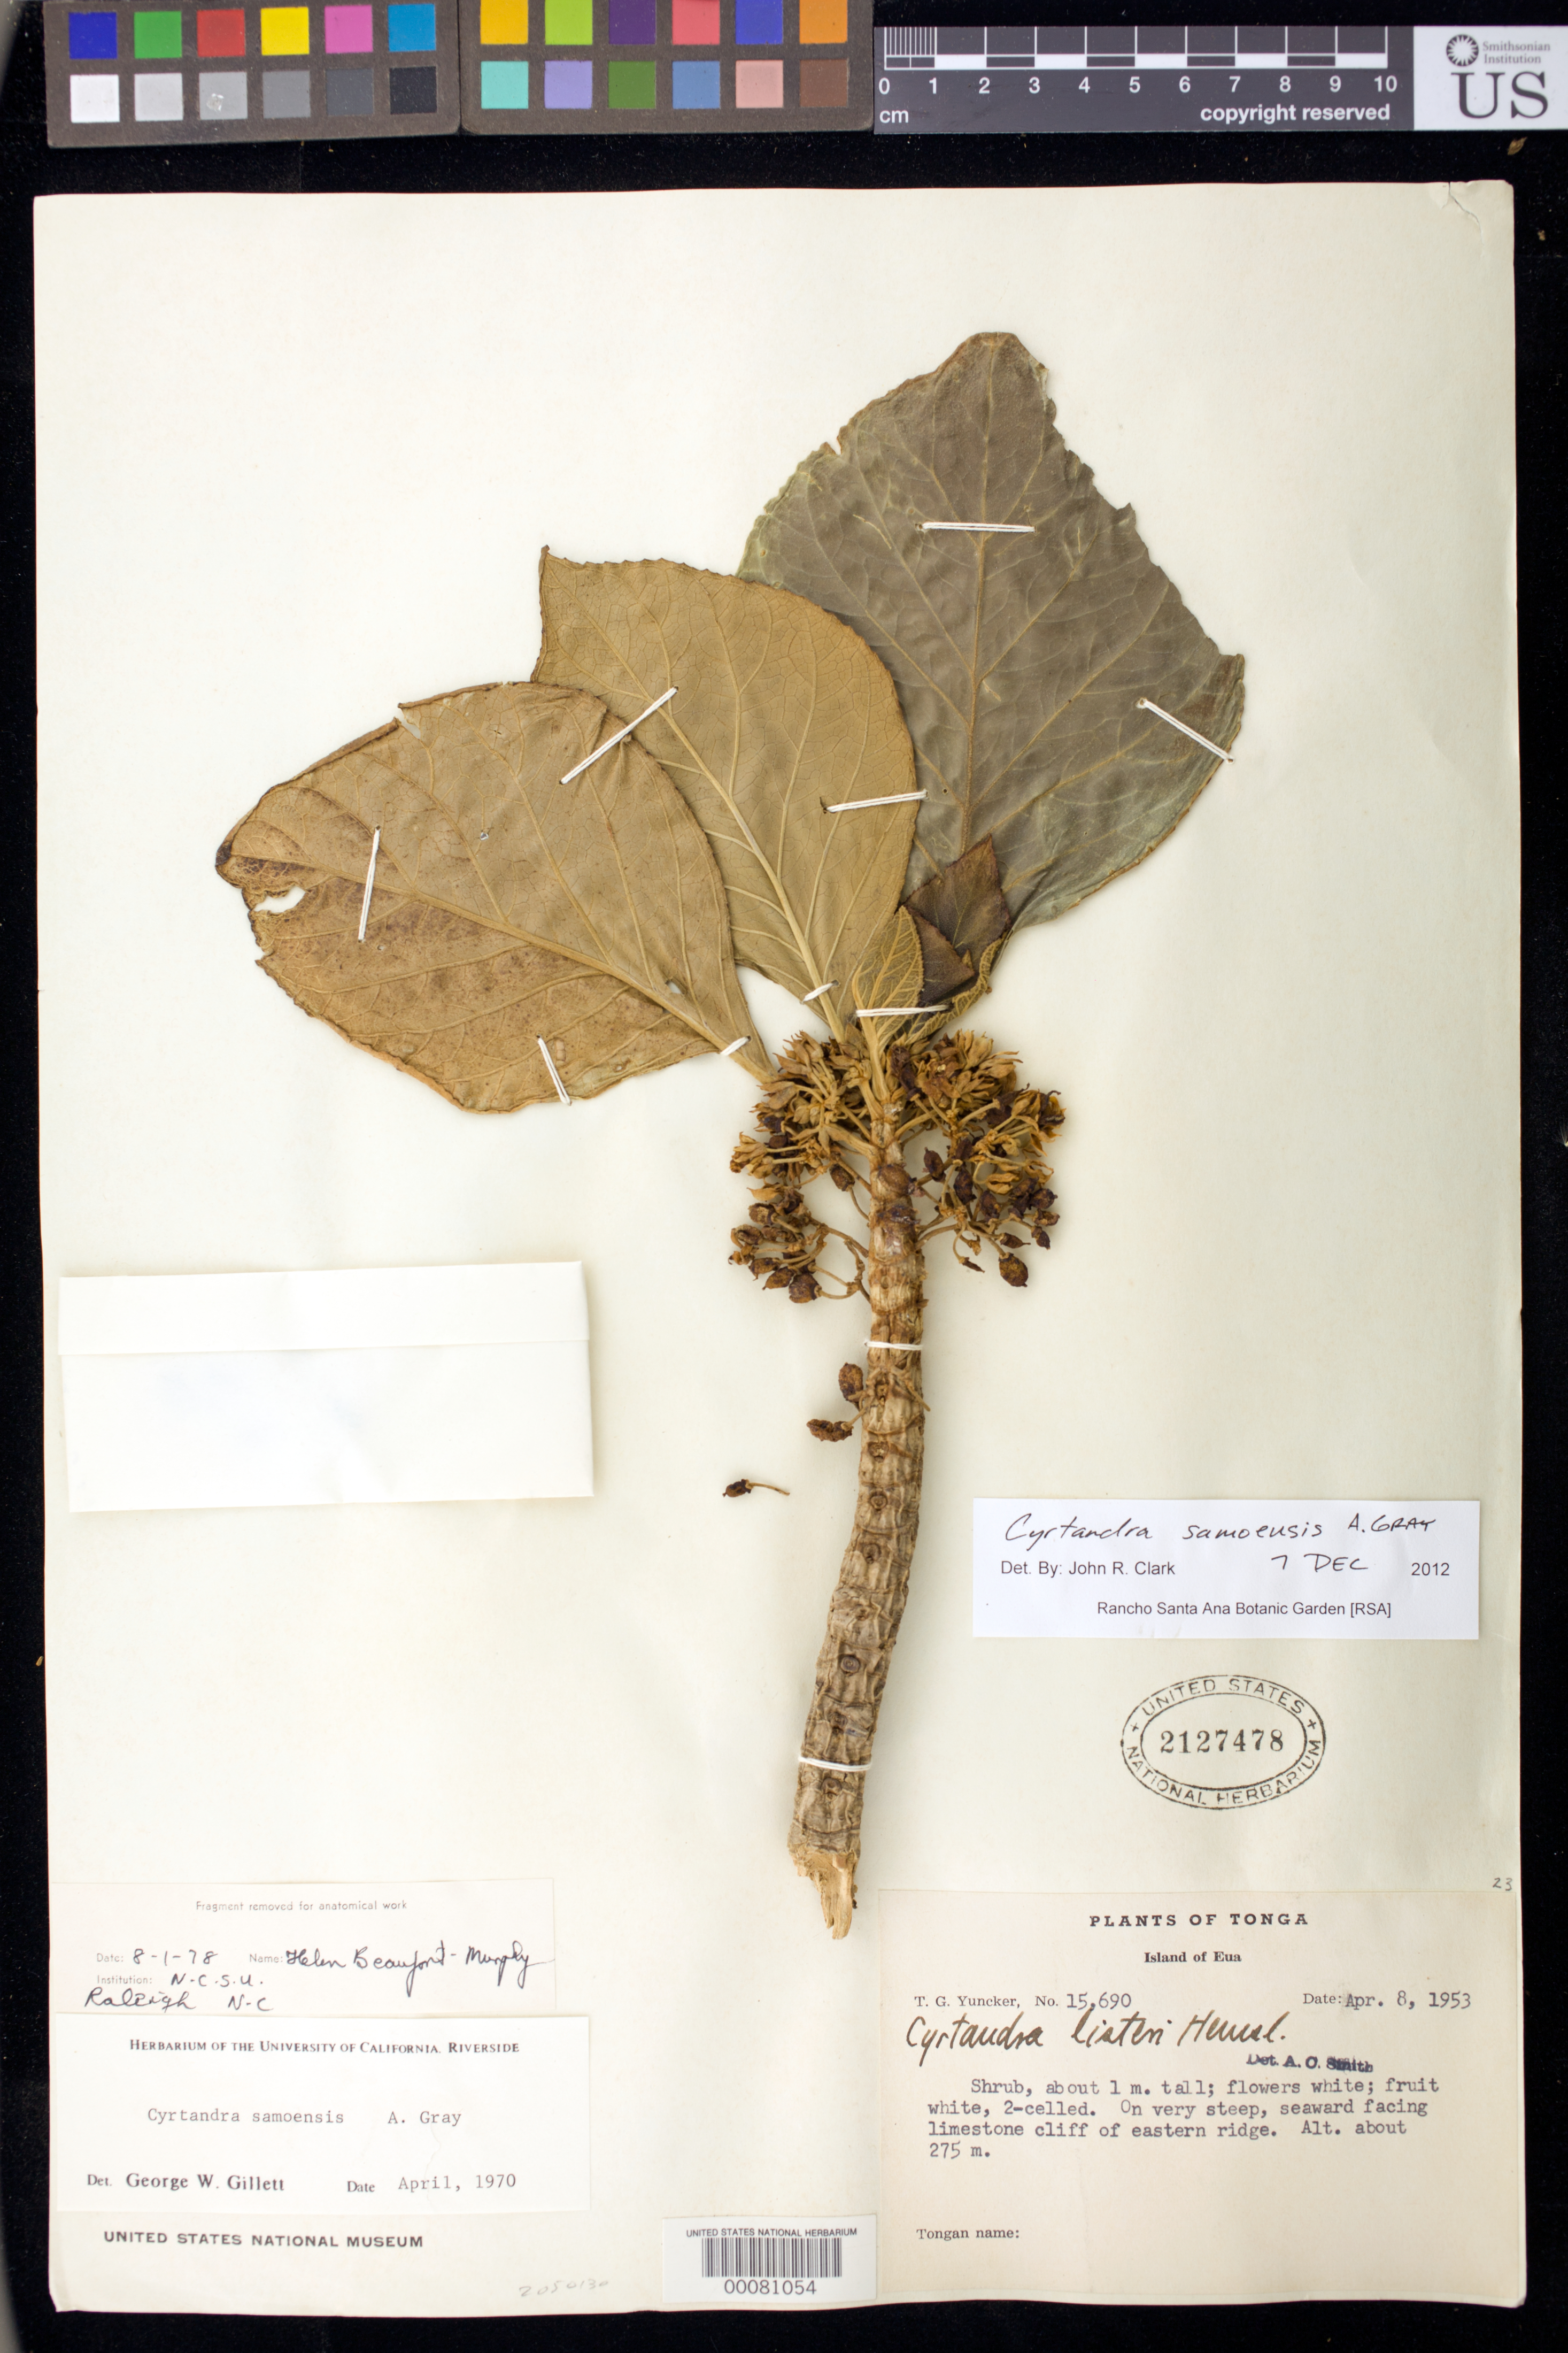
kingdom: Plantae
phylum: Tracheophyta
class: Magnoliopsida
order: Lamiales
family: Gesneriaceae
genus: Cyrtandra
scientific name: Cyrtandra samoensis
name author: A. Gray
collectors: T. G. Yuncker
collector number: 15690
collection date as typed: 08 Apr 1953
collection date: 1953-04-08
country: Tonga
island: Eua I.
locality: Eua island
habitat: On very steep, seaward facing limestone cliff of eastern ridge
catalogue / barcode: US 2127478